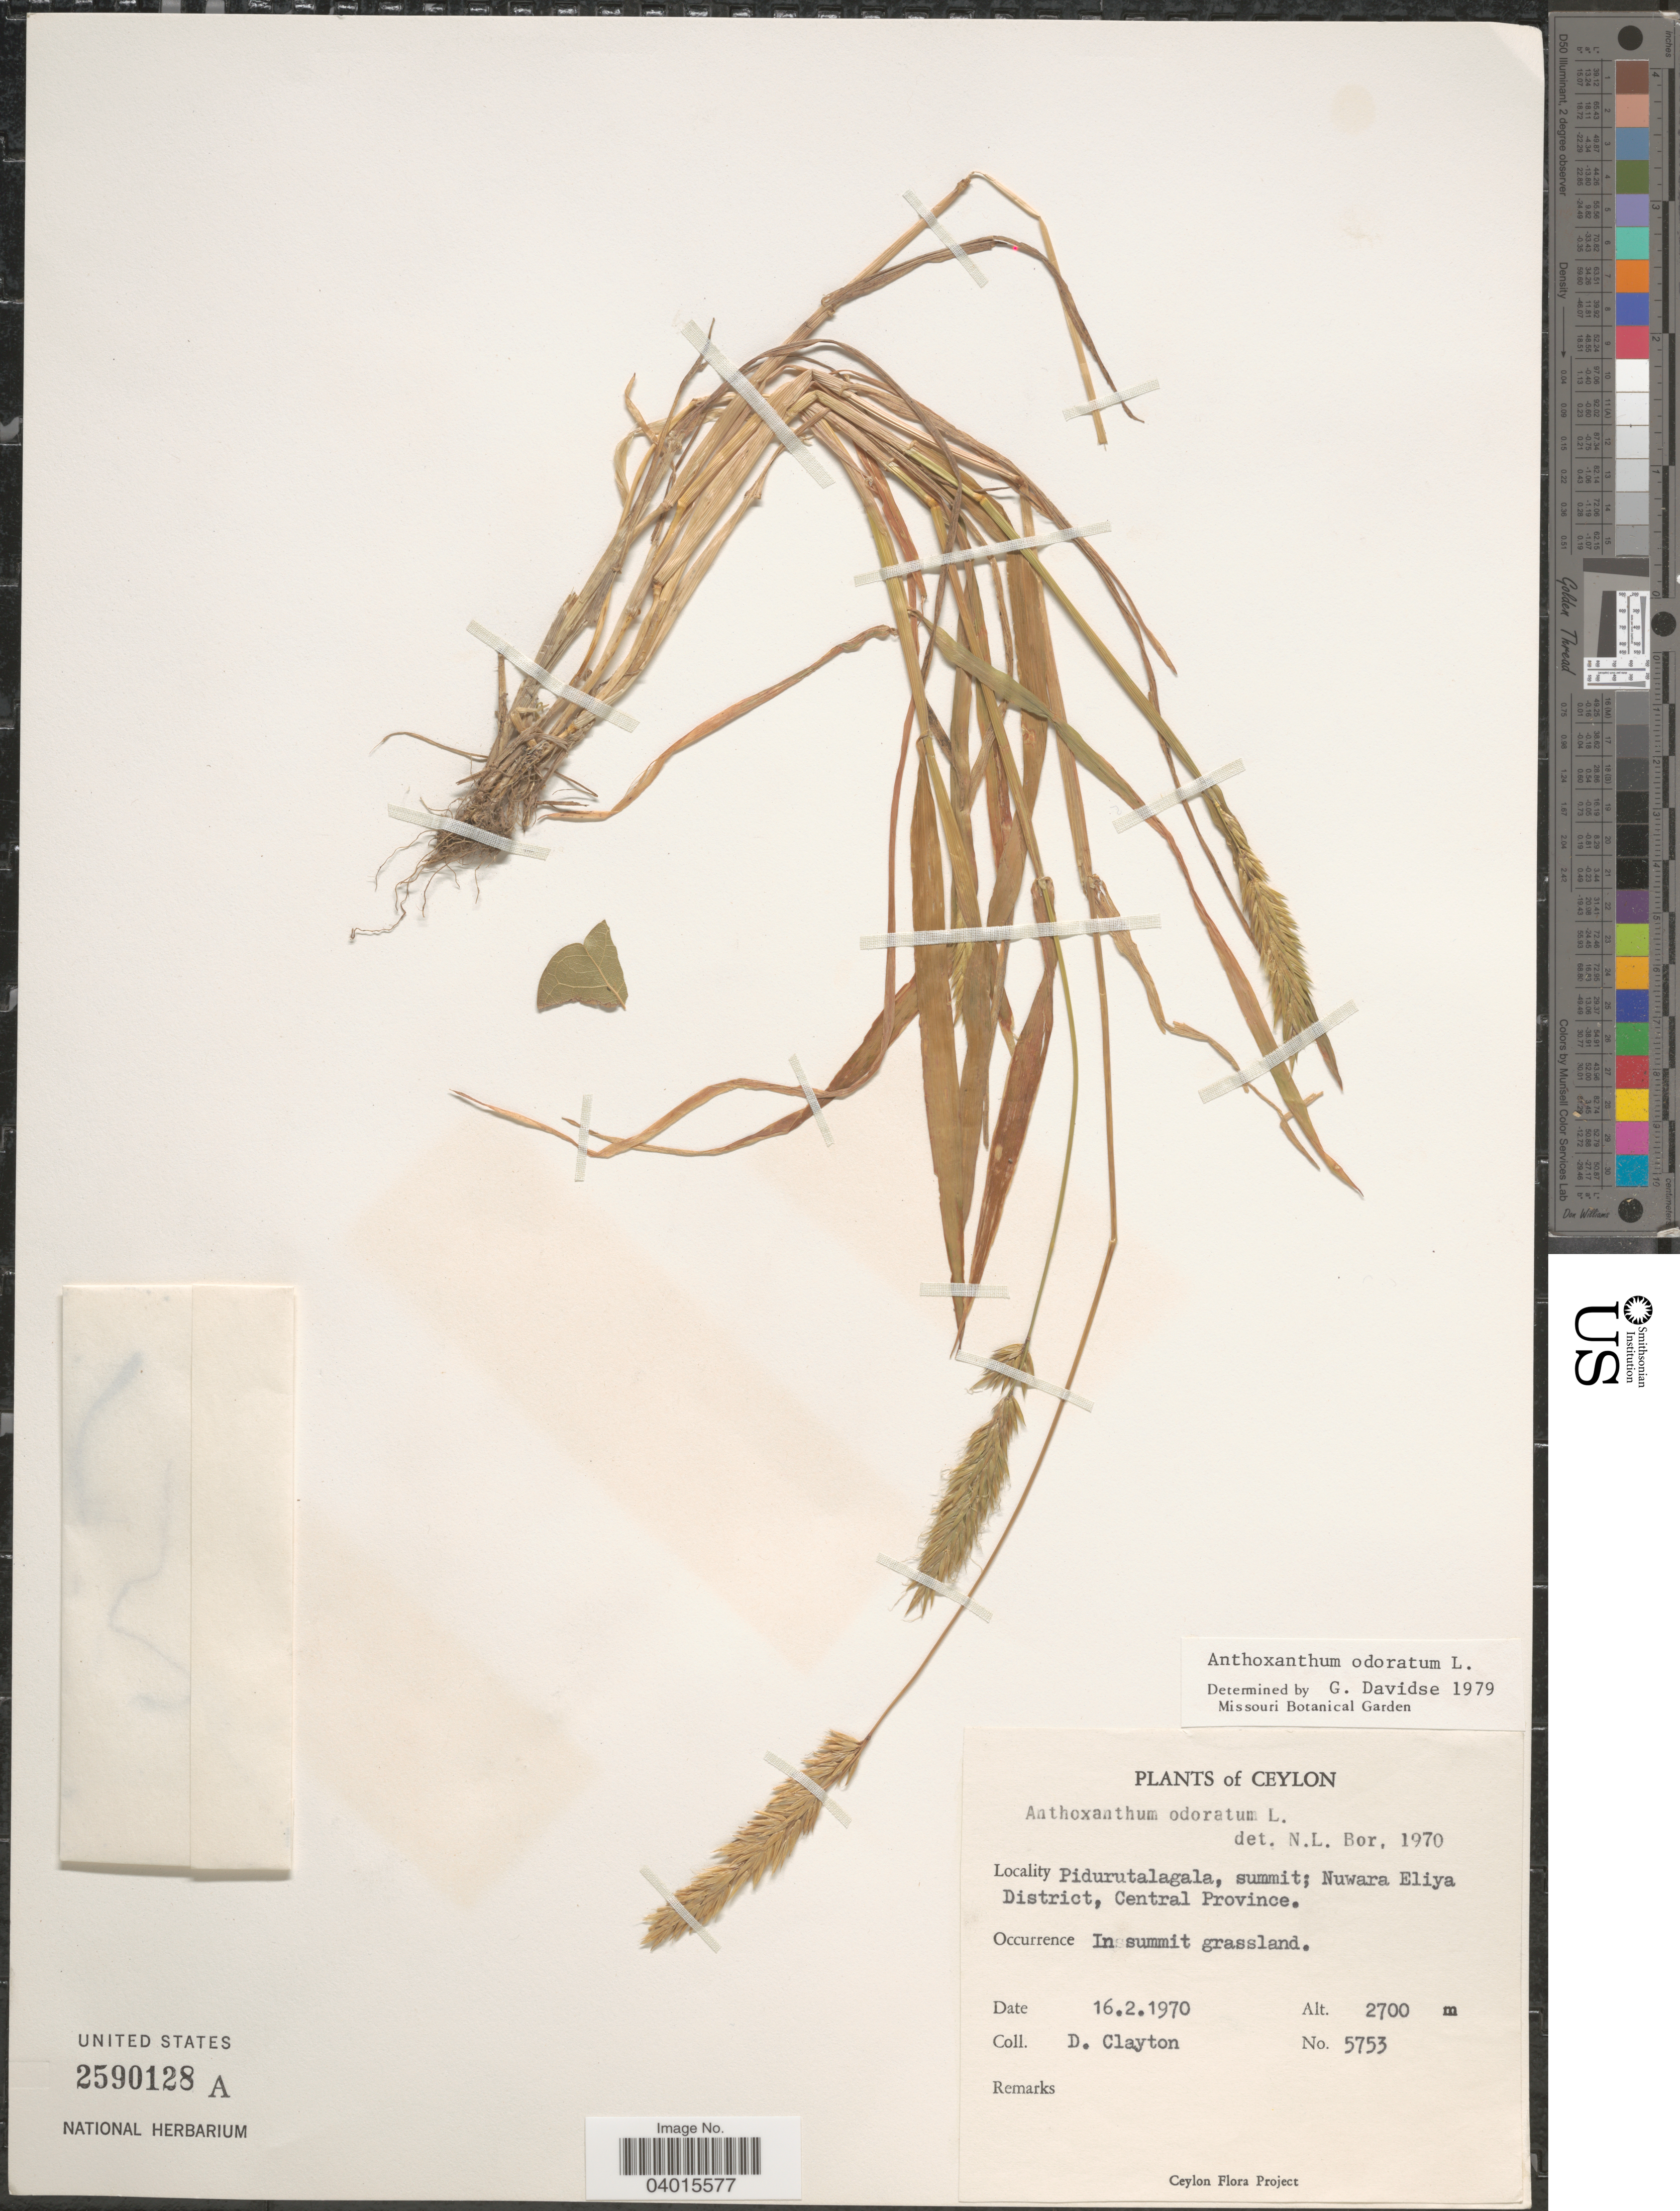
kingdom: Plantae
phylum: Tracheophyta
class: Liliopsida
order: Poales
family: Poaceae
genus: Anthoxanthum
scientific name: Anthoxanthum odoratum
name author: L.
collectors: D. Clayton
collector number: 5753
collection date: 1970-02-16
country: Sri Lanka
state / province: Central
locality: Ceylon. Pidurutalagala, summit; Nuwara Eliya District.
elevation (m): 2700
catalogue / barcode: US 2590128A